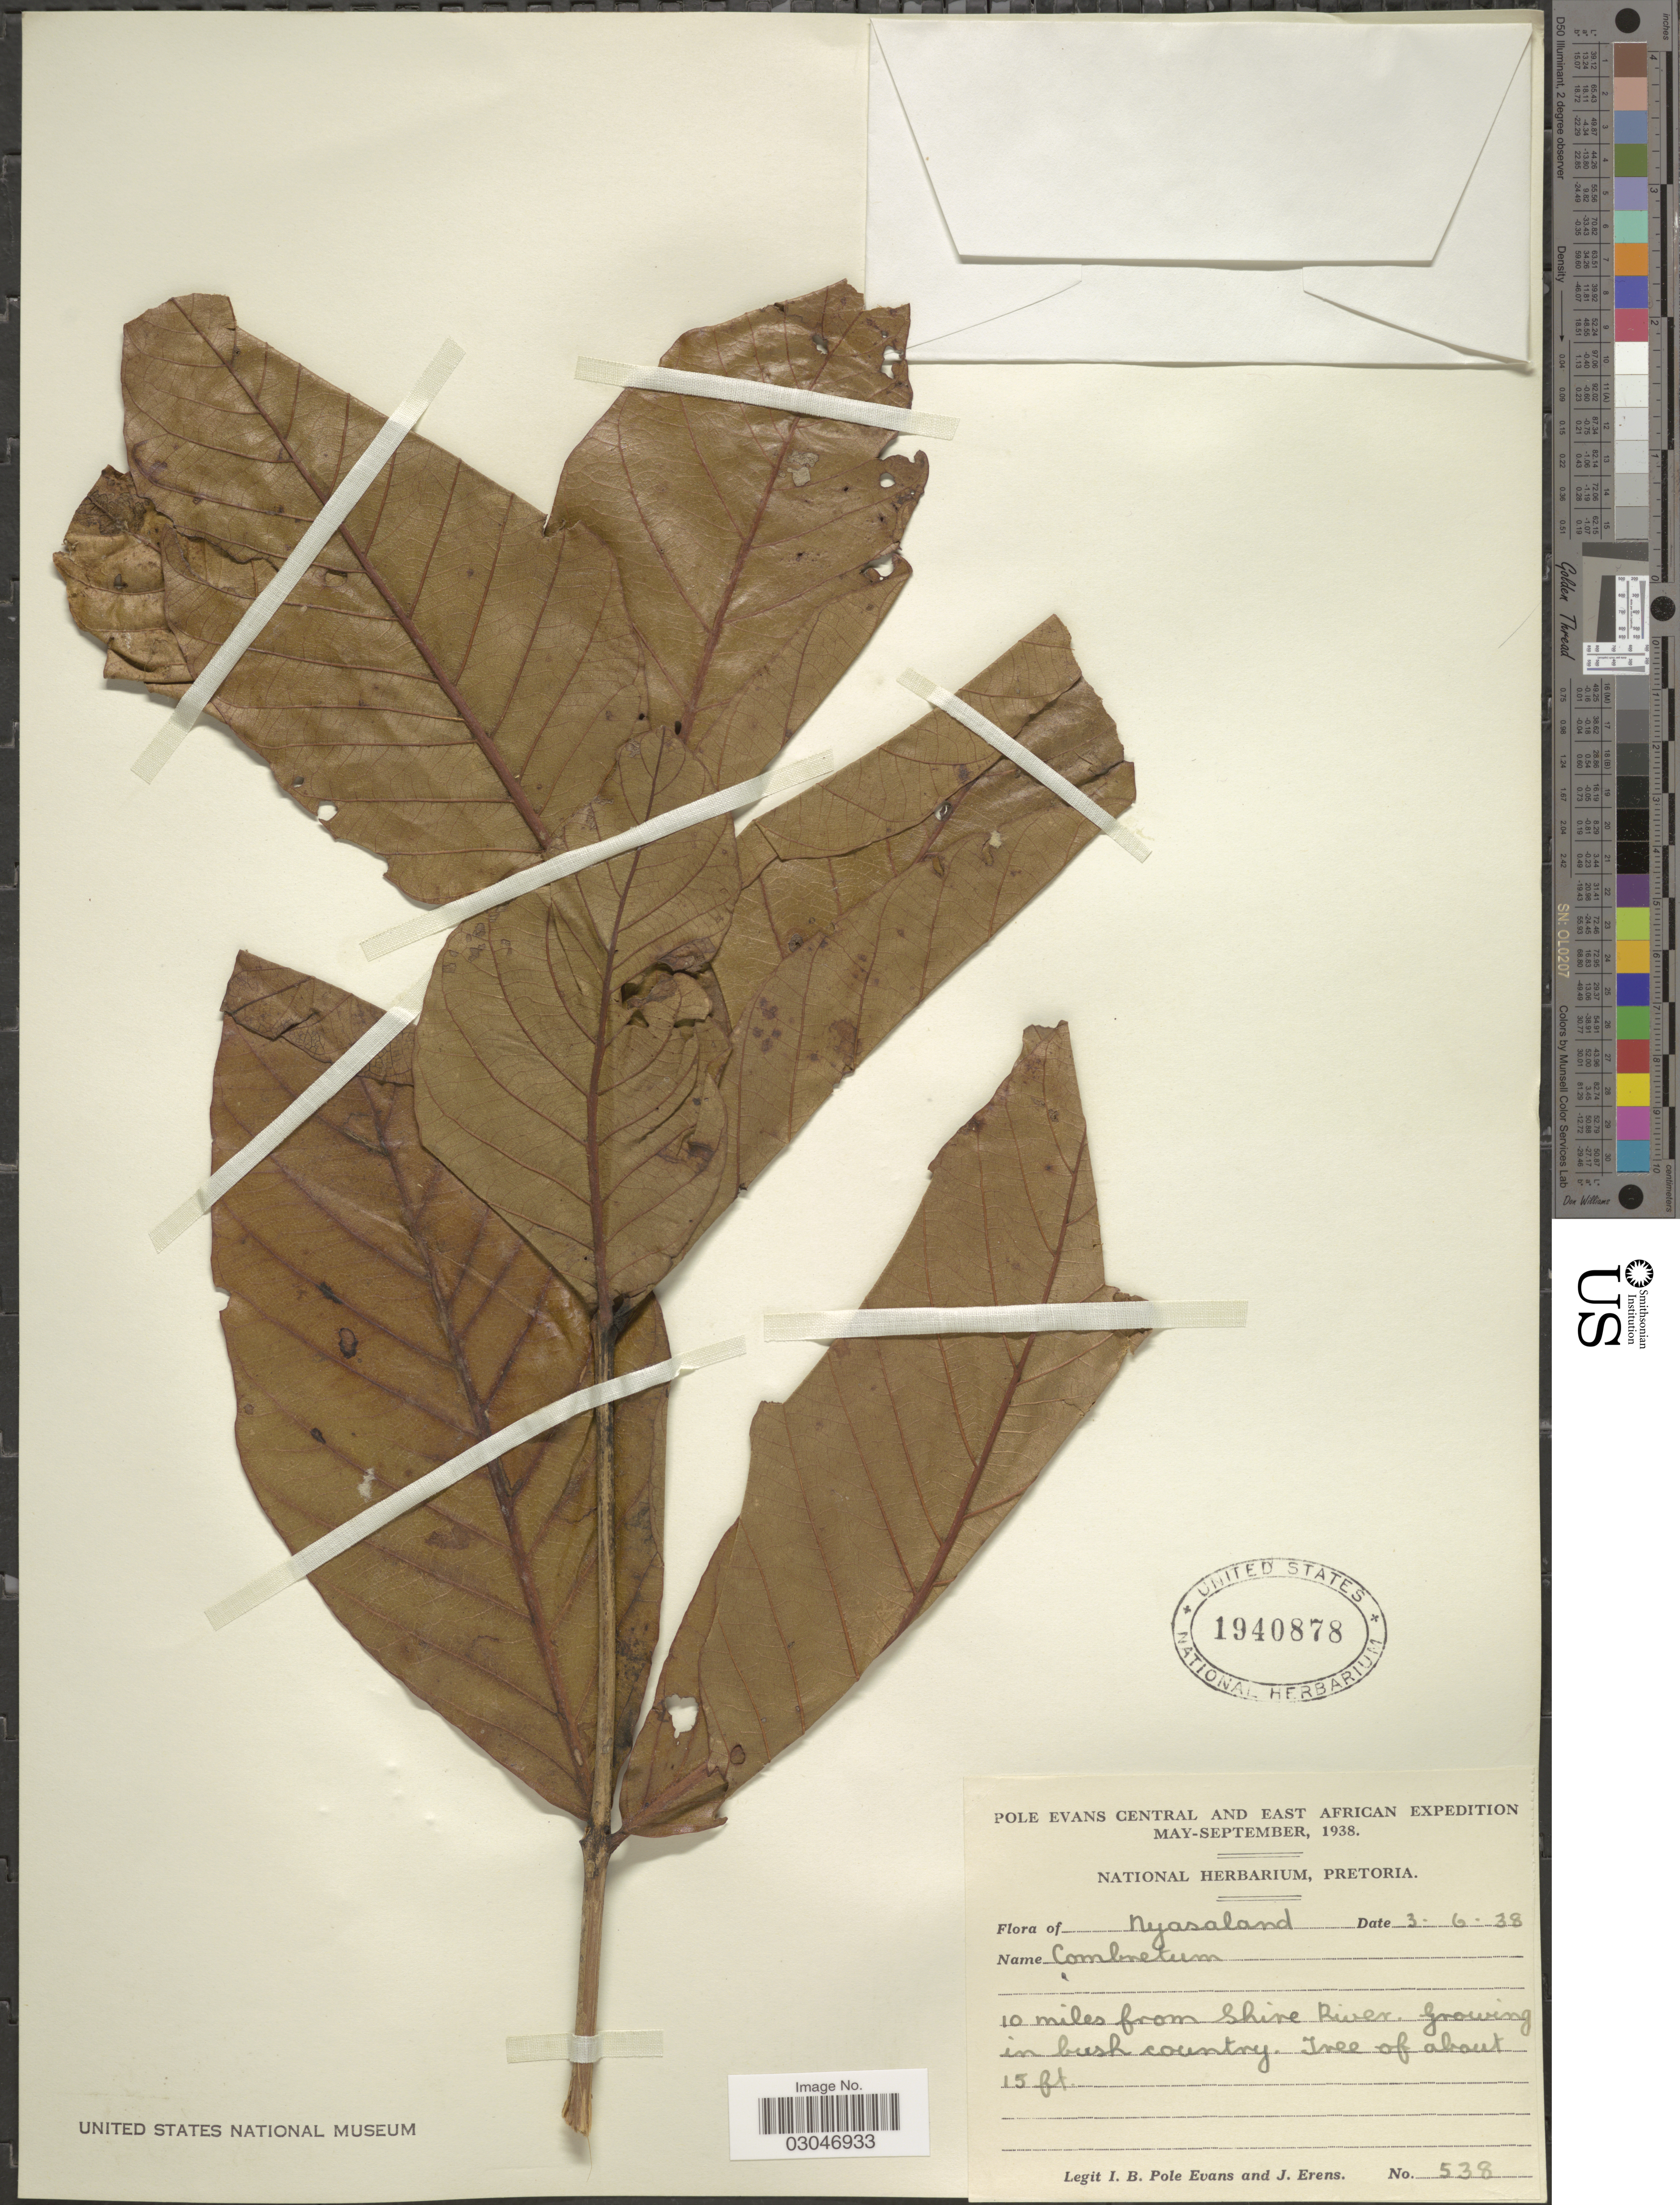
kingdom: Plantae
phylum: Tracheophyta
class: Magnoliopsida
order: Myrtales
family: Combretaceae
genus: Combretum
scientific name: Combretum sp.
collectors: I. B. Pole-Evans & J. Erens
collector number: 538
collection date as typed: Transcribed d/m/y: 3/6/38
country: Malawi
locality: Central and East African, Nyasaland, 10 miles from Shire River.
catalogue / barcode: US 1940878